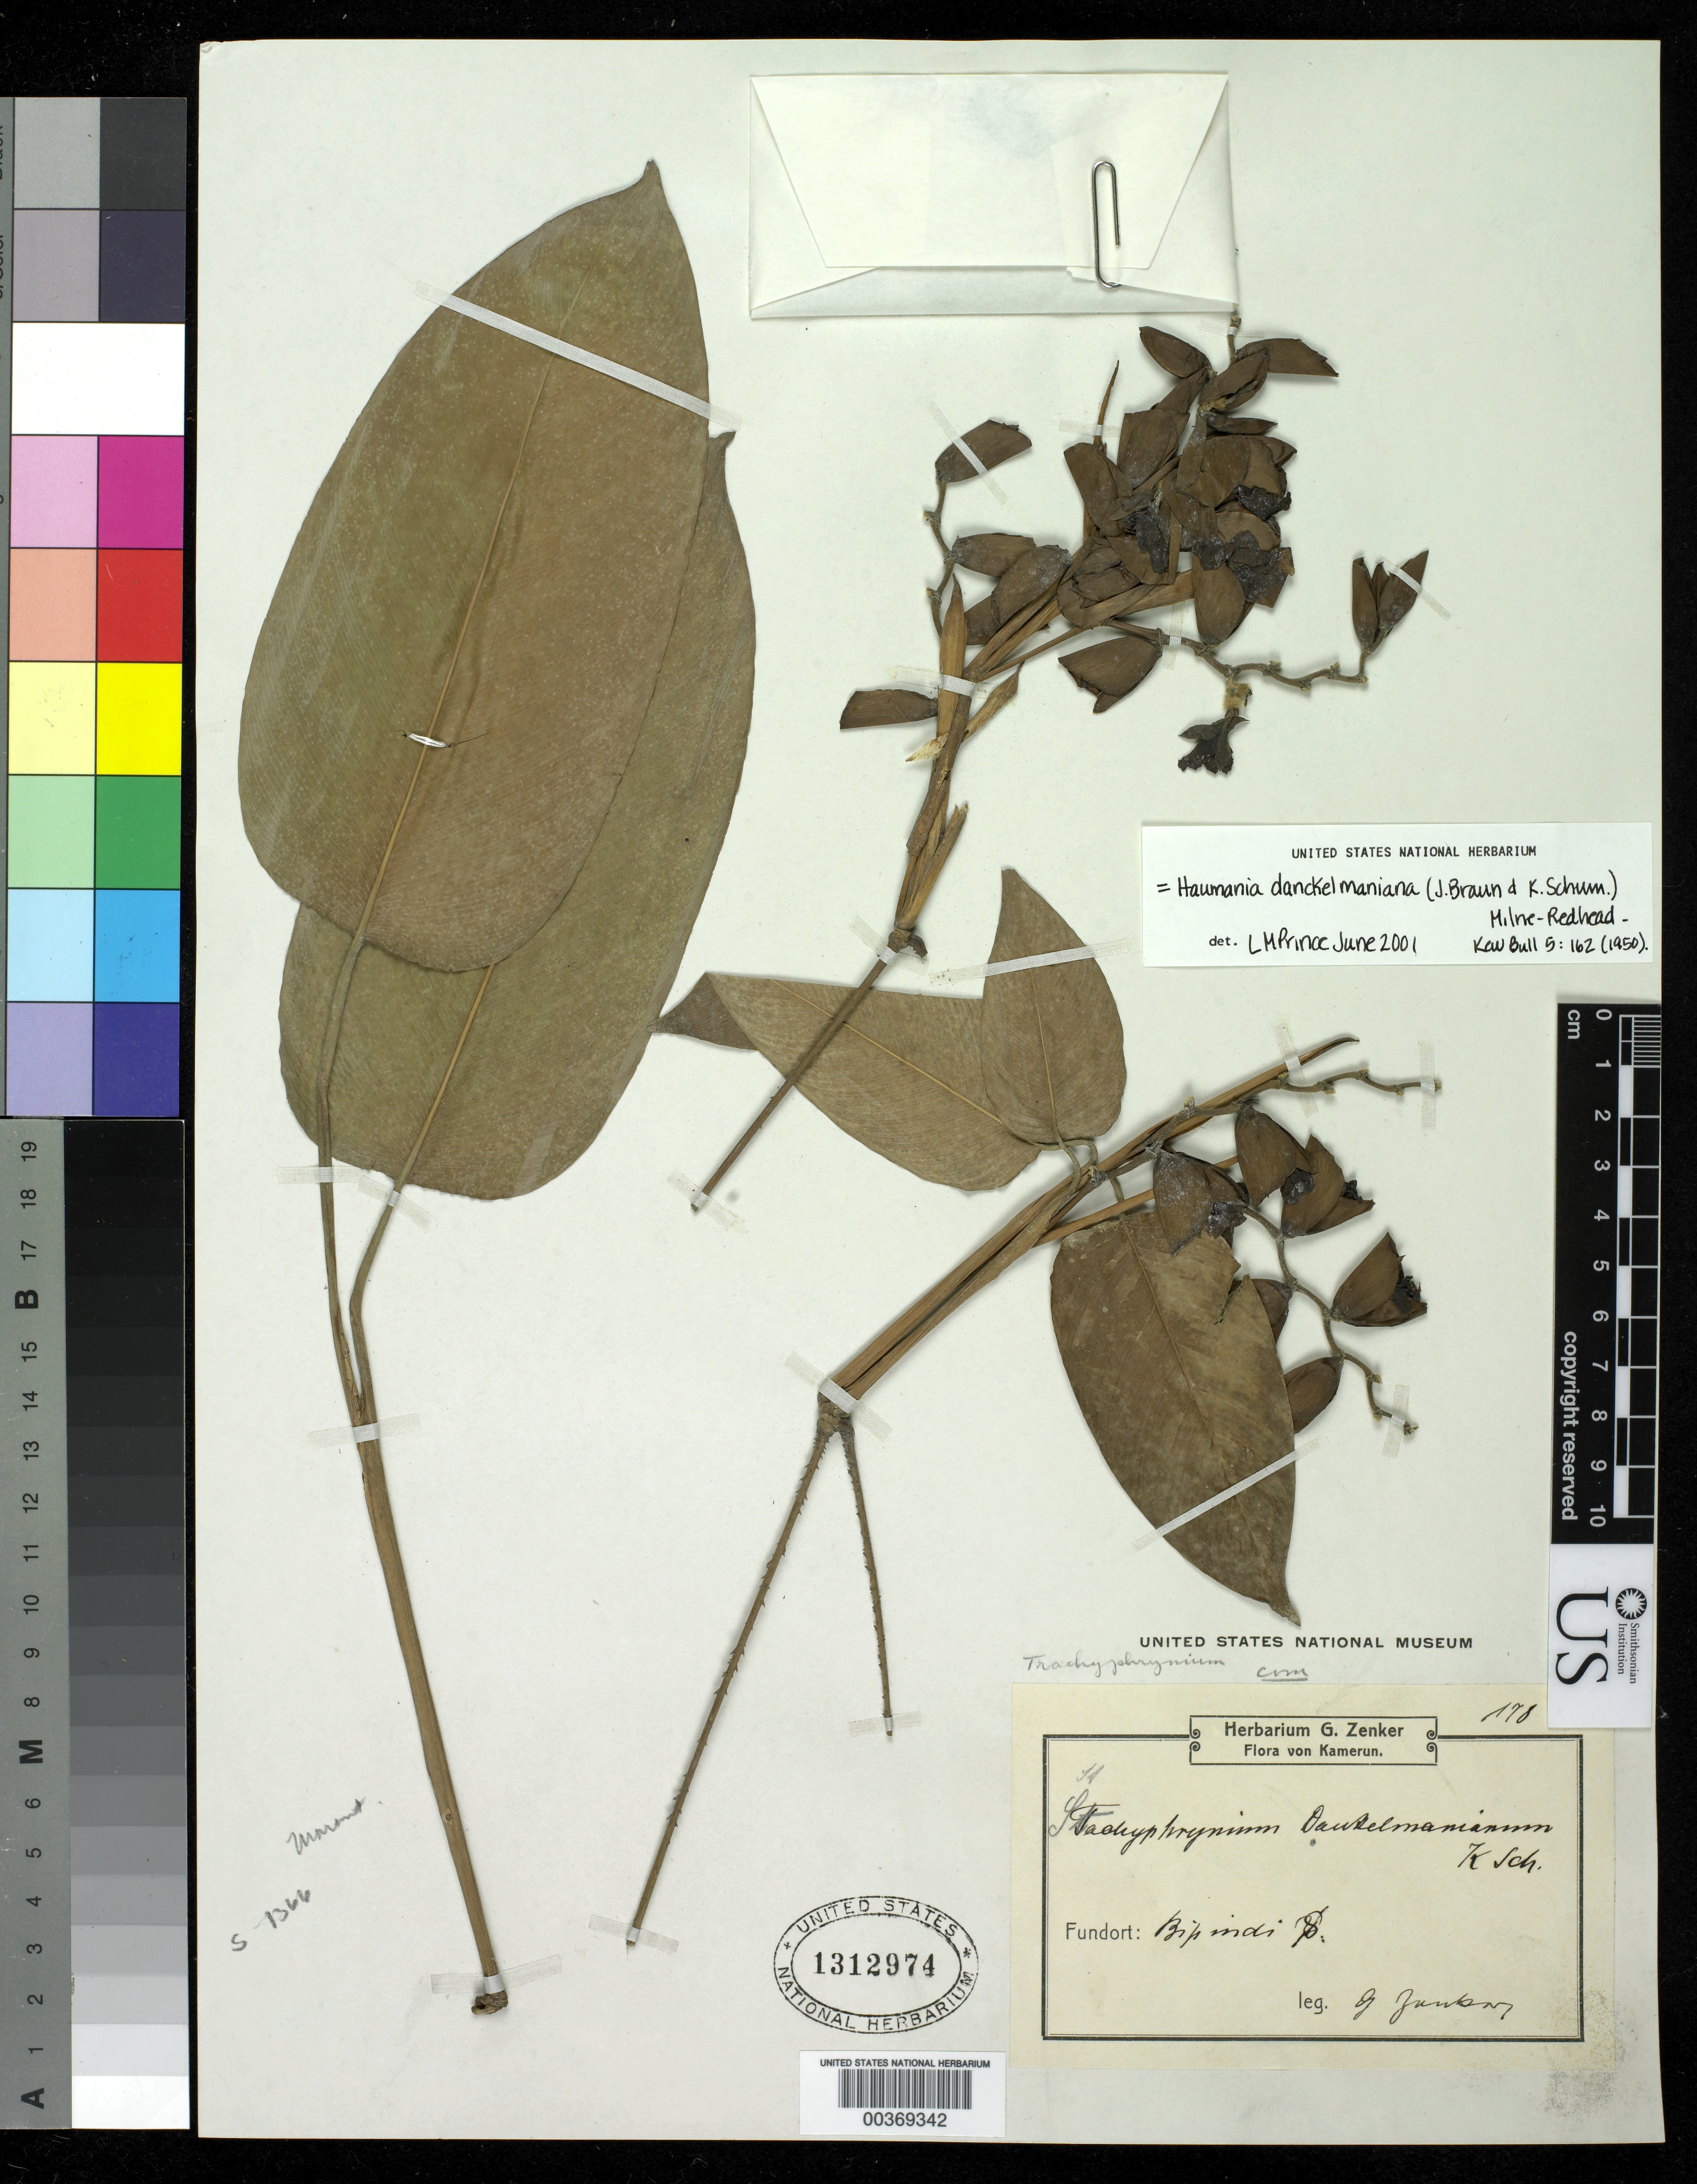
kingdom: Plantae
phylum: Tracheophyta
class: Liliopsida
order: Zingiberales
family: Marantaceae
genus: Haumania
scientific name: Haumania danckelmaniana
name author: (J. Braun & K. Schum.) Milne-Redh.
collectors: G. A. Zenker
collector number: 178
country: Cameroon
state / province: Sud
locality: Flora von kamerun, fundort: bipindi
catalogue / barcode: US 1312974